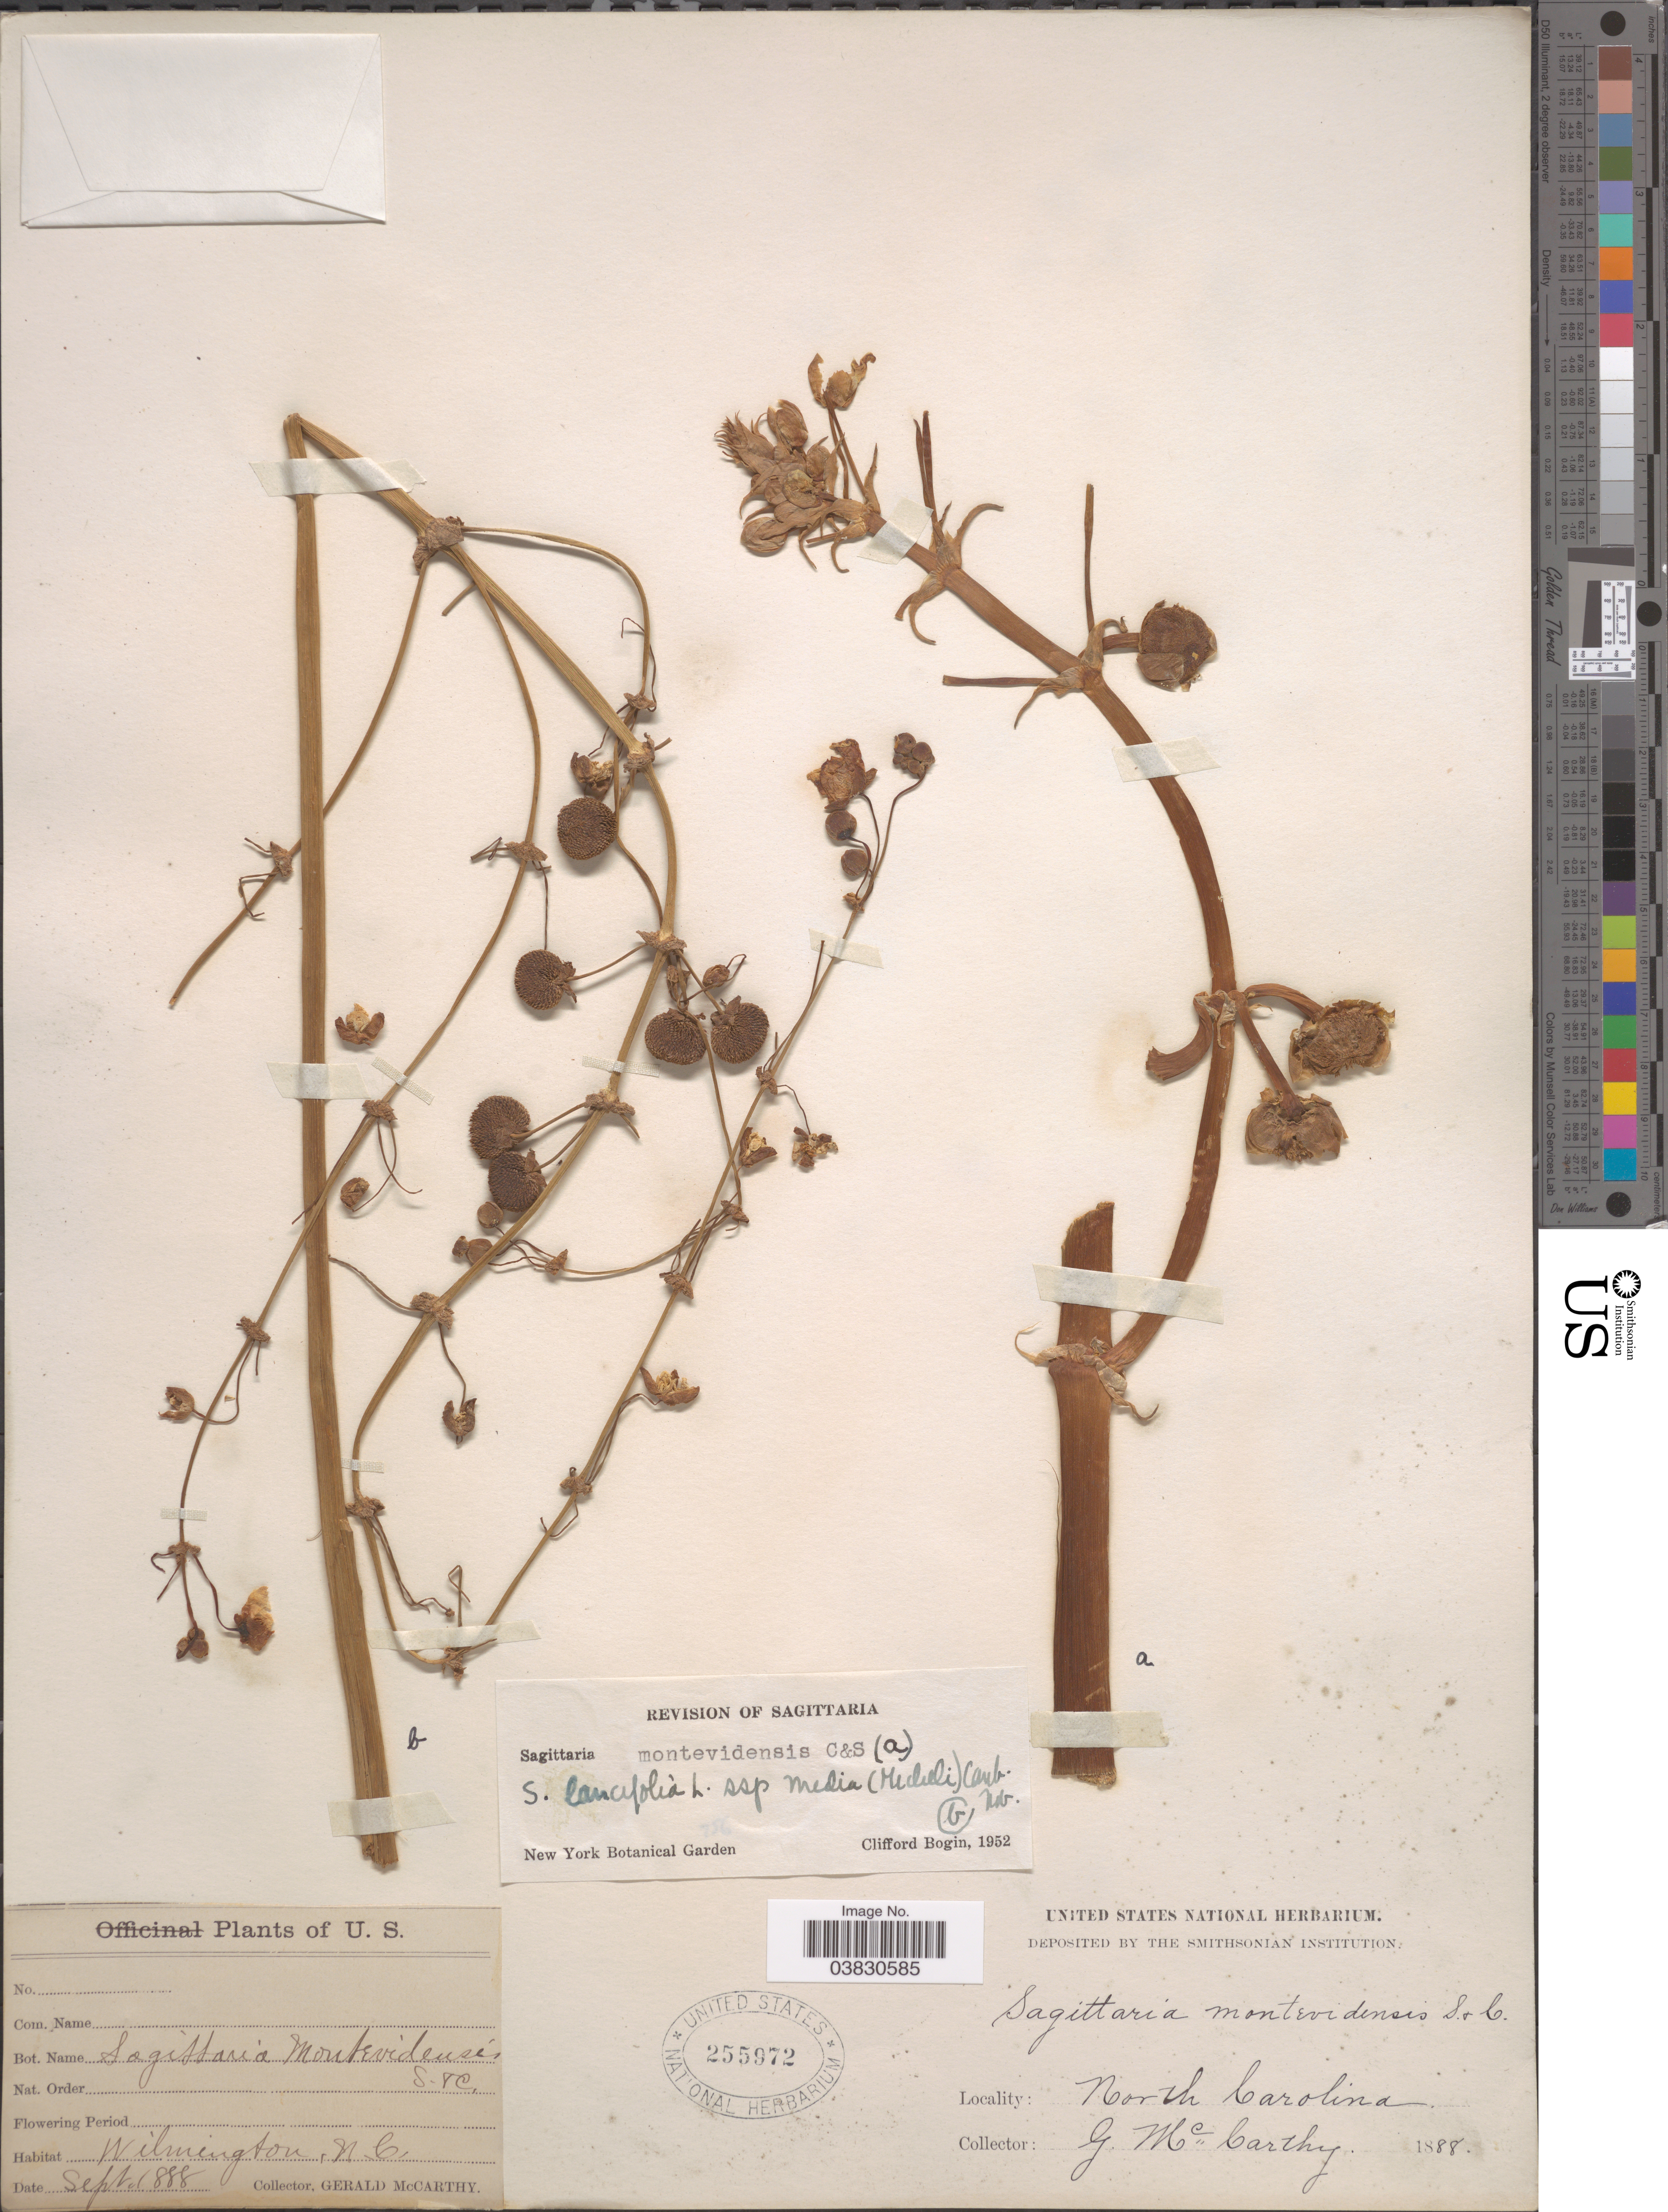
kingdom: Plantae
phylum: Tracheophyta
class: Liliopsida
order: Alismatales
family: Alismataceae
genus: Sagittaria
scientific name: Sagittaria montevidensis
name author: Cham. & Schltdl.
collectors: G. McCarthy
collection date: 1888-09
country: United States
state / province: North Carolina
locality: Wilmington.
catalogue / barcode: US 255972